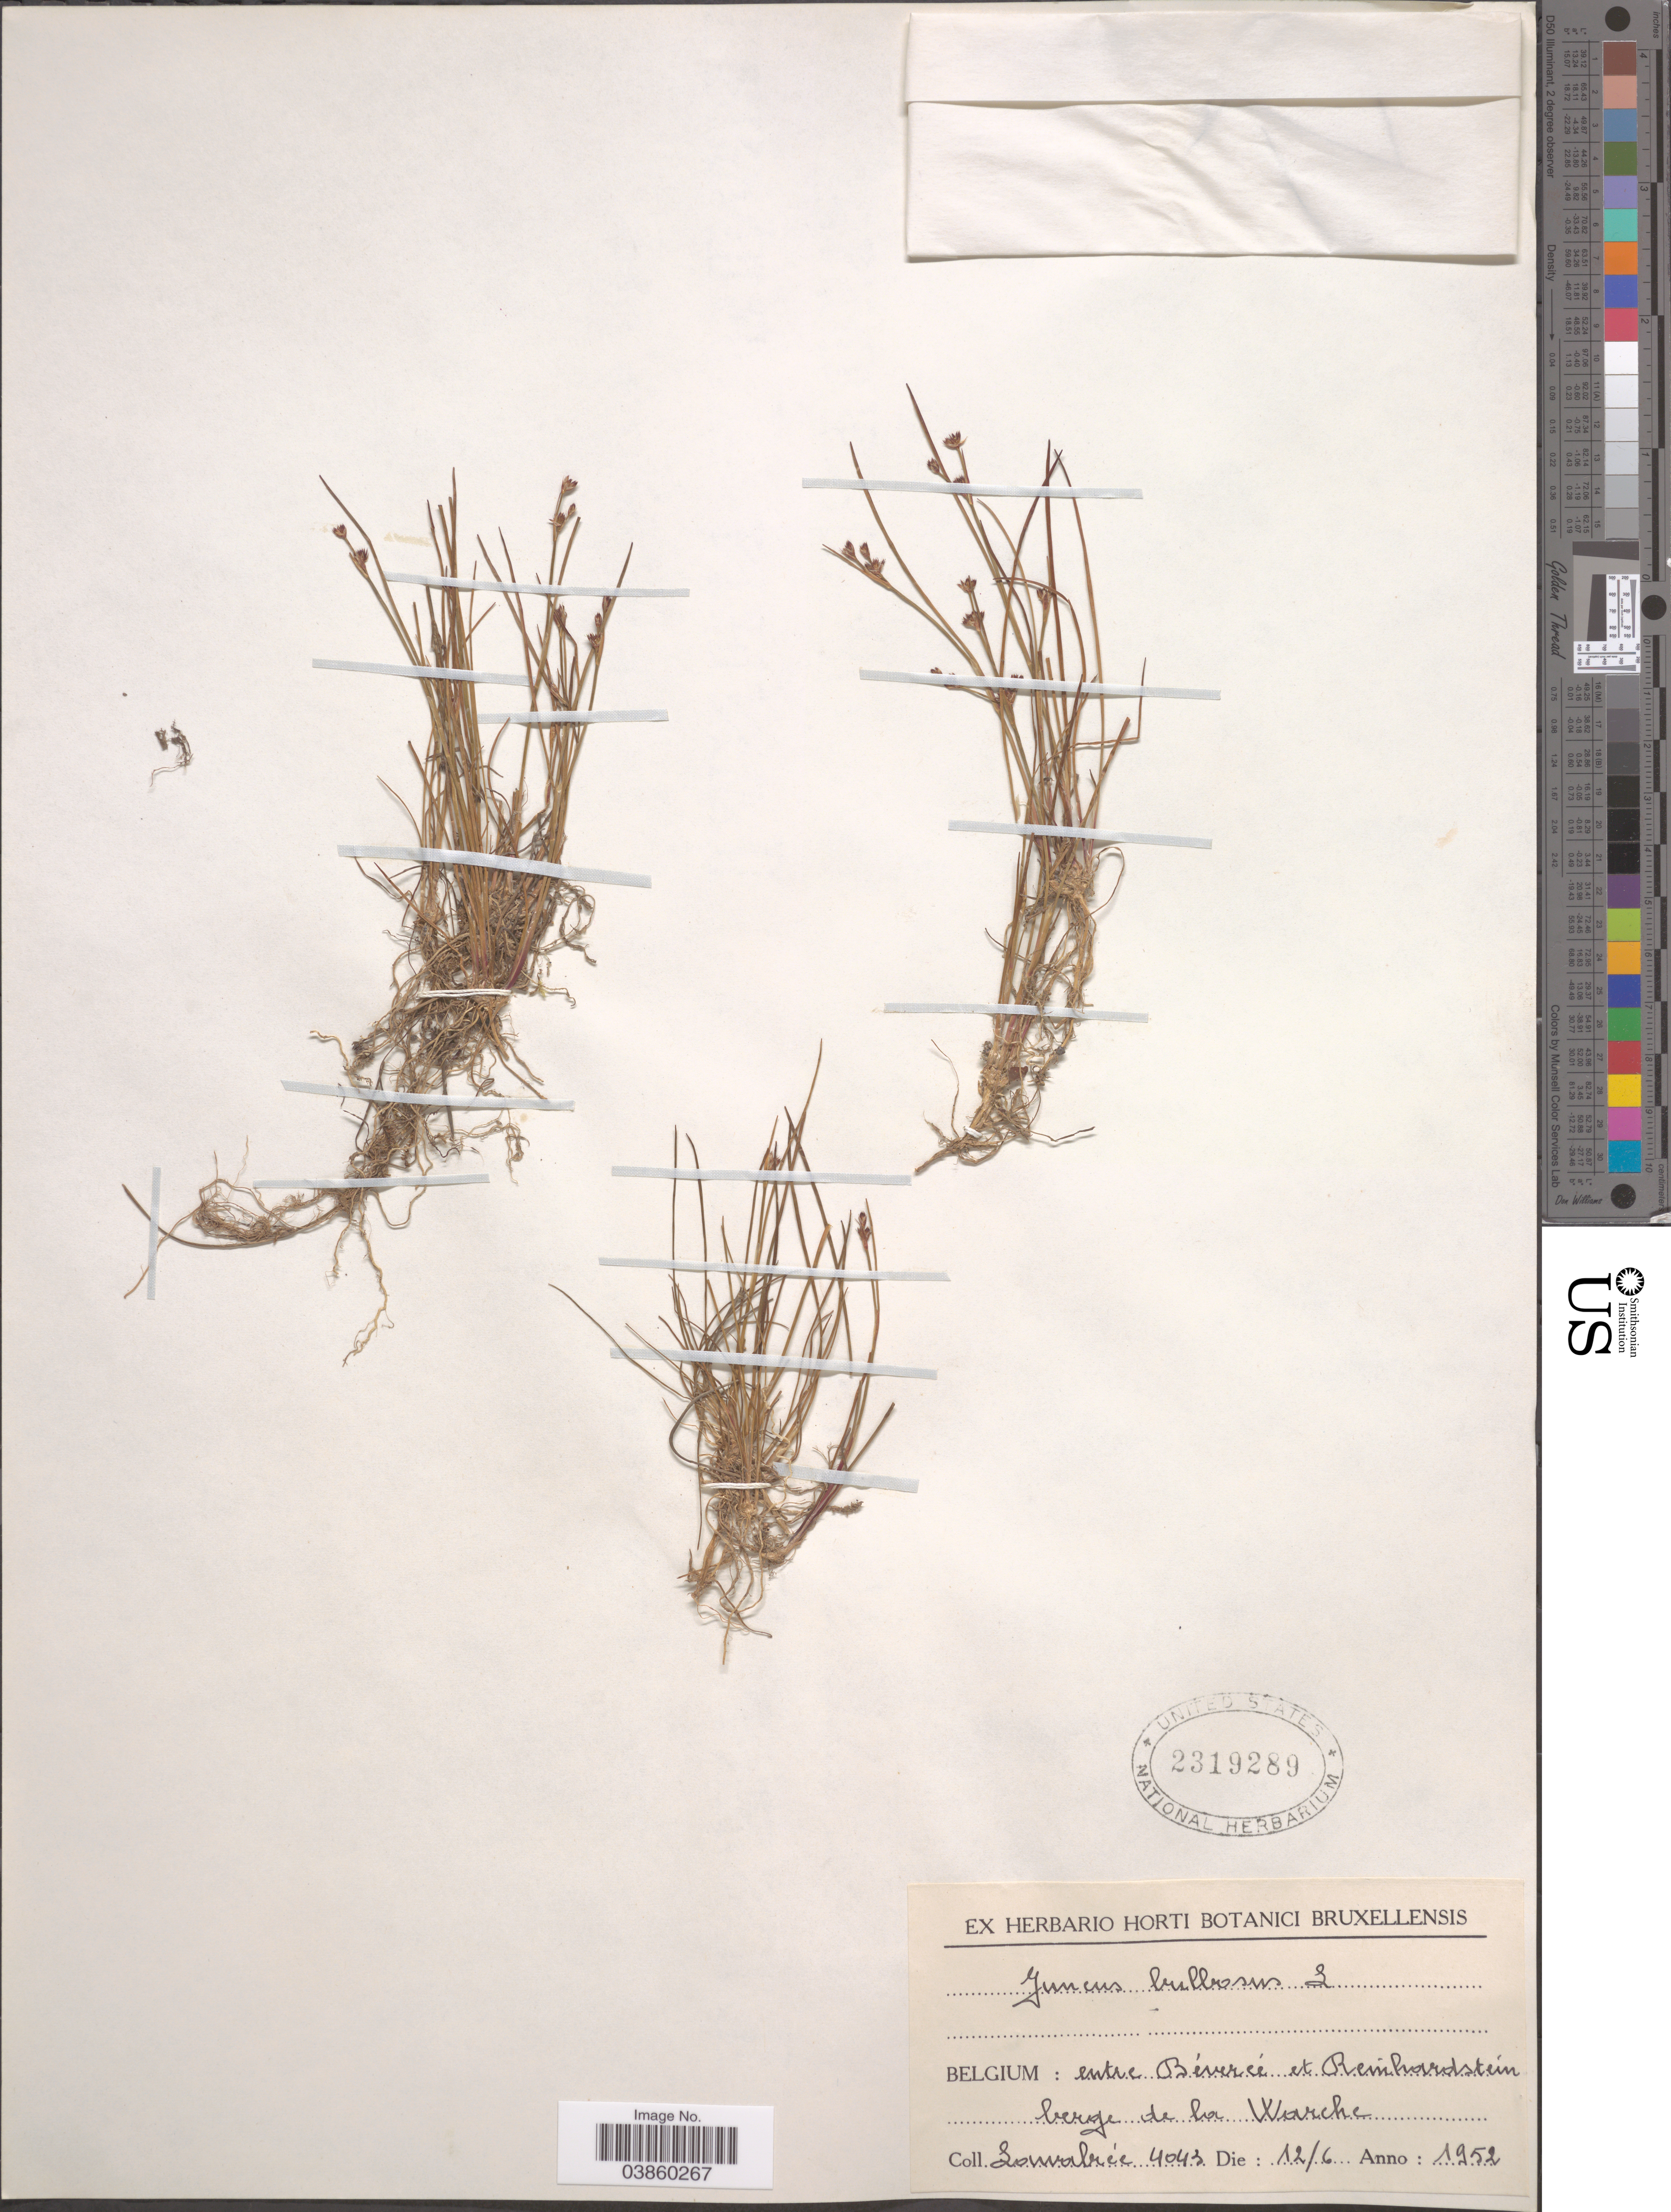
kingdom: Plantae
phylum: Tracheophyta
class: Liliopsida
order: Poales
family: Juncaceae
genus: Juncus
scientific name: Juncus bulbosus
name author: L.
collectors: Lawalrée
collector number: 4043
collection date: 1952-06-12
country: Belgium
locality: Entre Bévercé et Reinhardsteinberge de la Warche.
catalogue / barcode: US 2319289